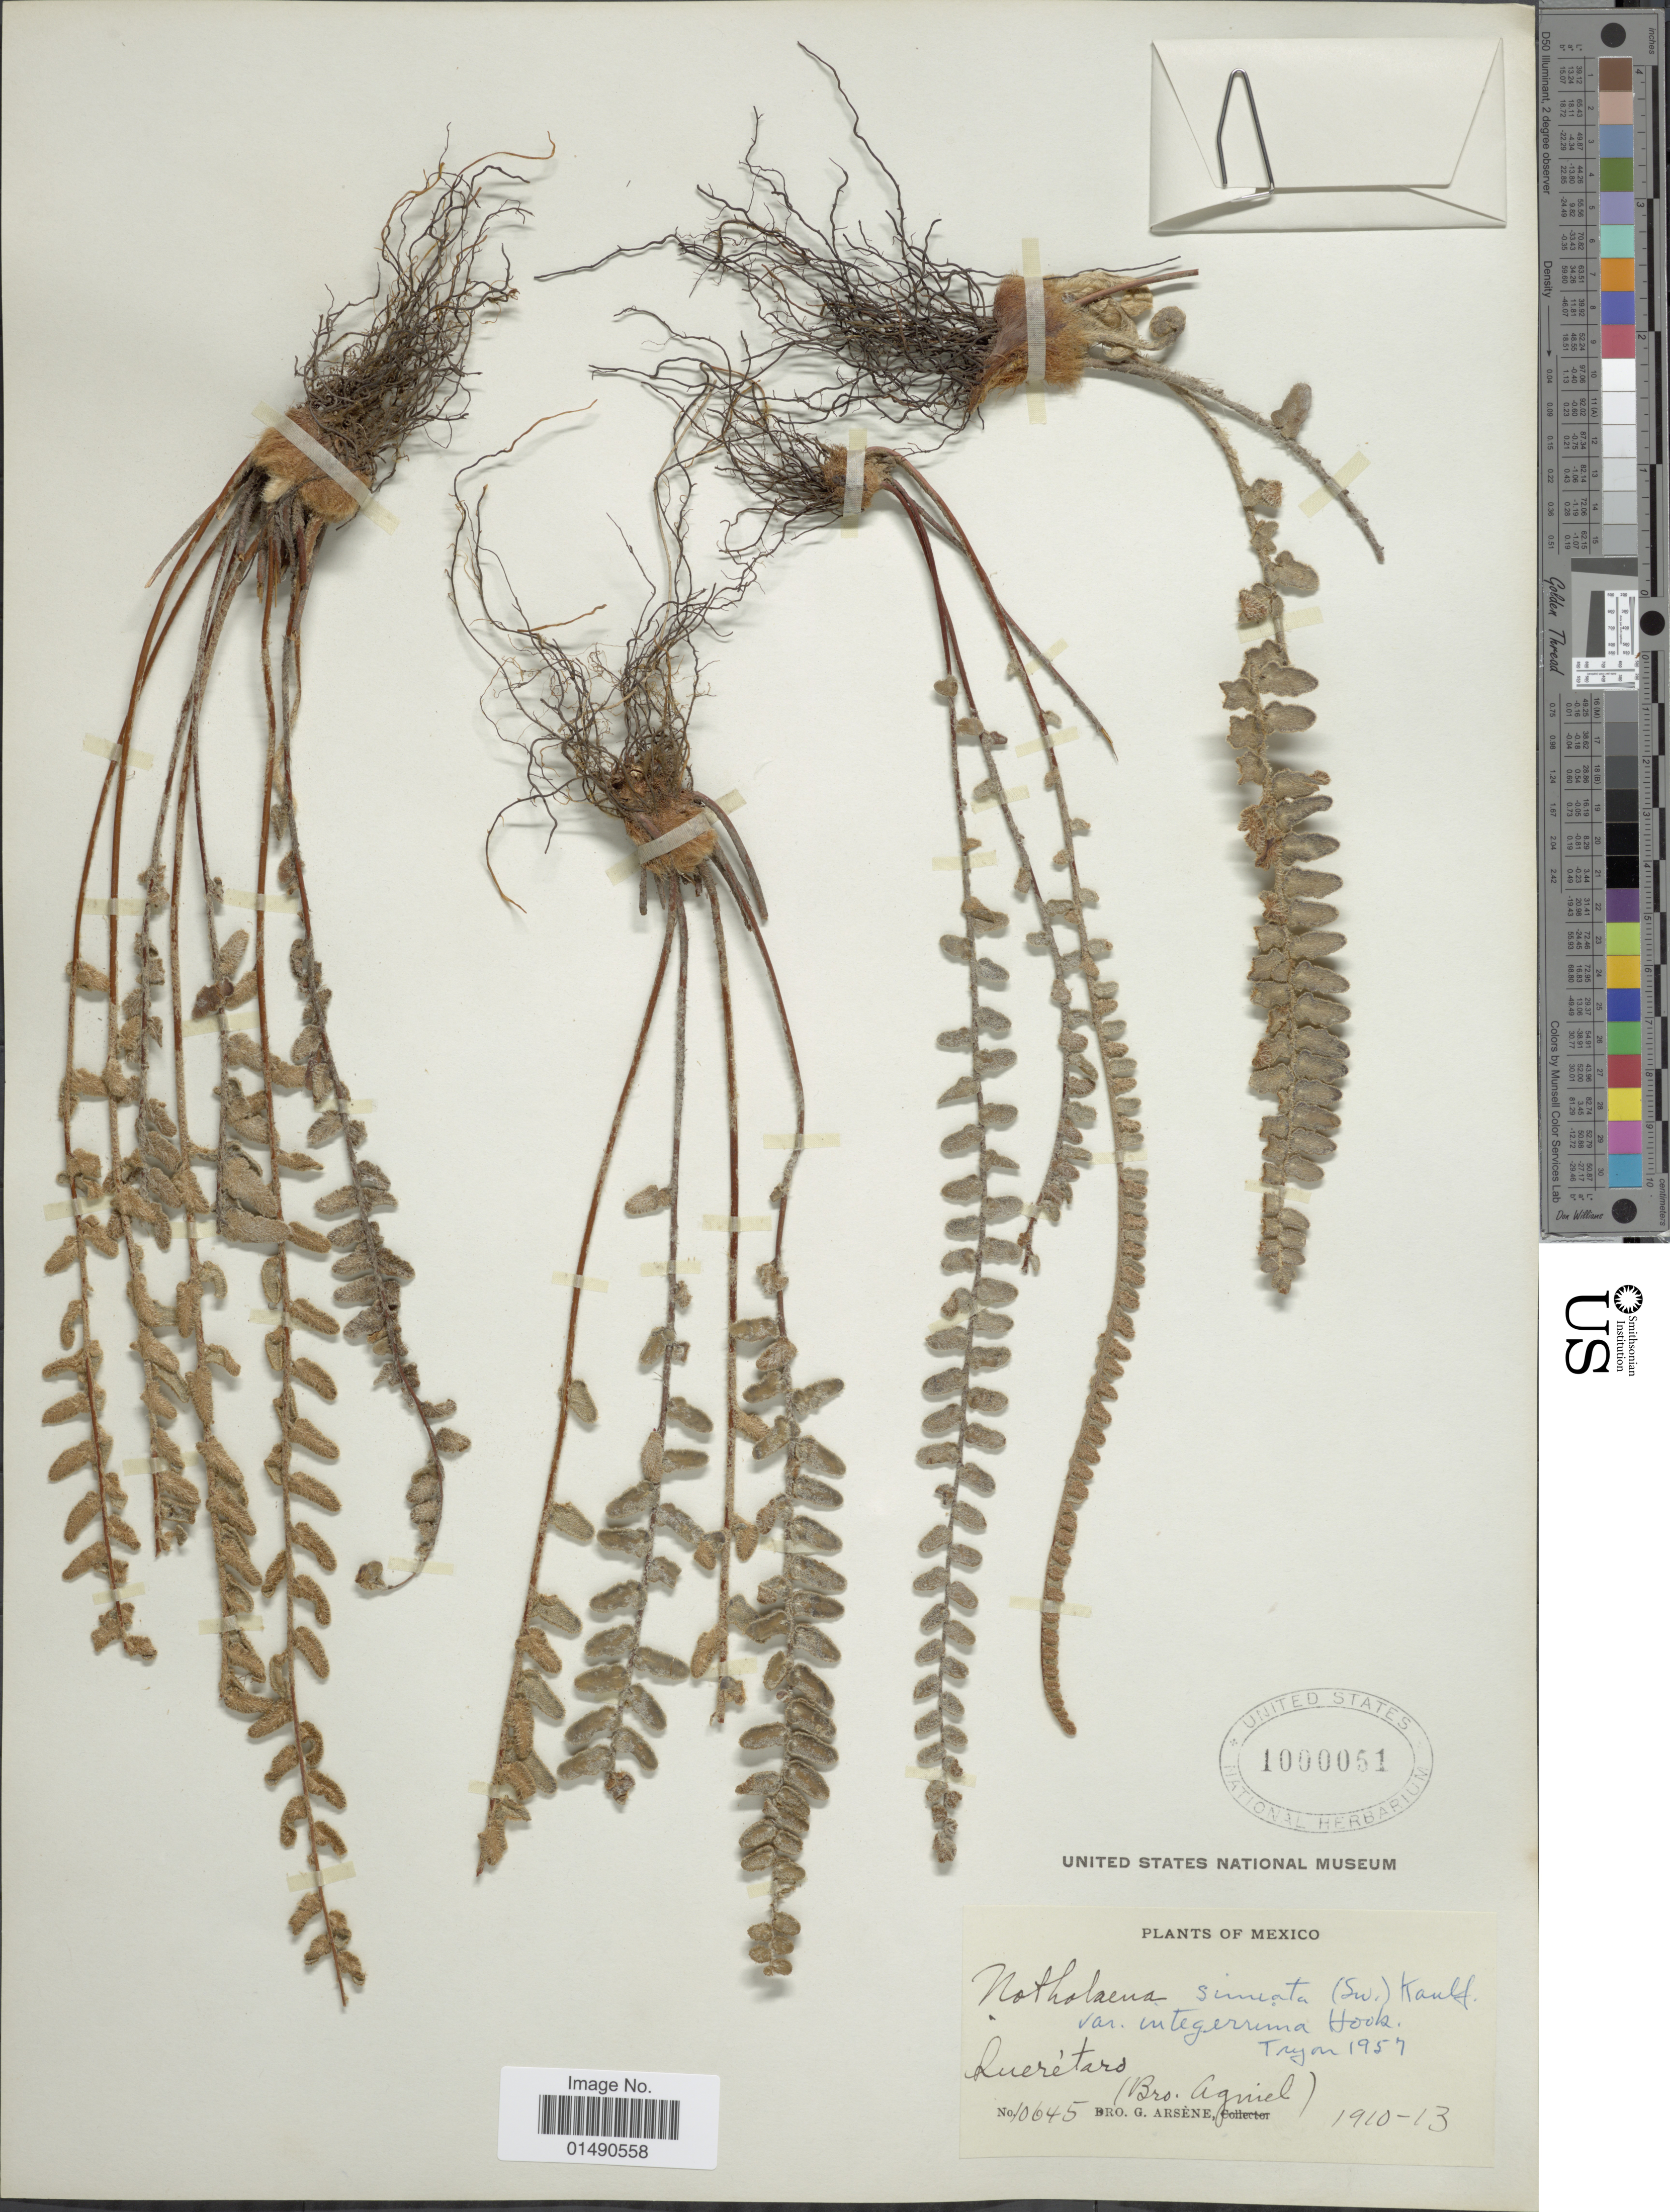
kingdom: Plantae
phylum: Tracheophyta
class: Polypodiopsida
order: Polypodiales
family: Pteridaceae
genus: Astrolepis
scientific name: Astrolepis crassifolia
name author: (Houlston & T. Moore) D.M. Benham & Windham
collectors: Bro. Agniel & Bro. G. Arsène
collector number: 10645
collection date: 1910/1913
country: Mexico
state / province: Querétaro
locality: Querétaro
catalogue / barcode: US 1000051